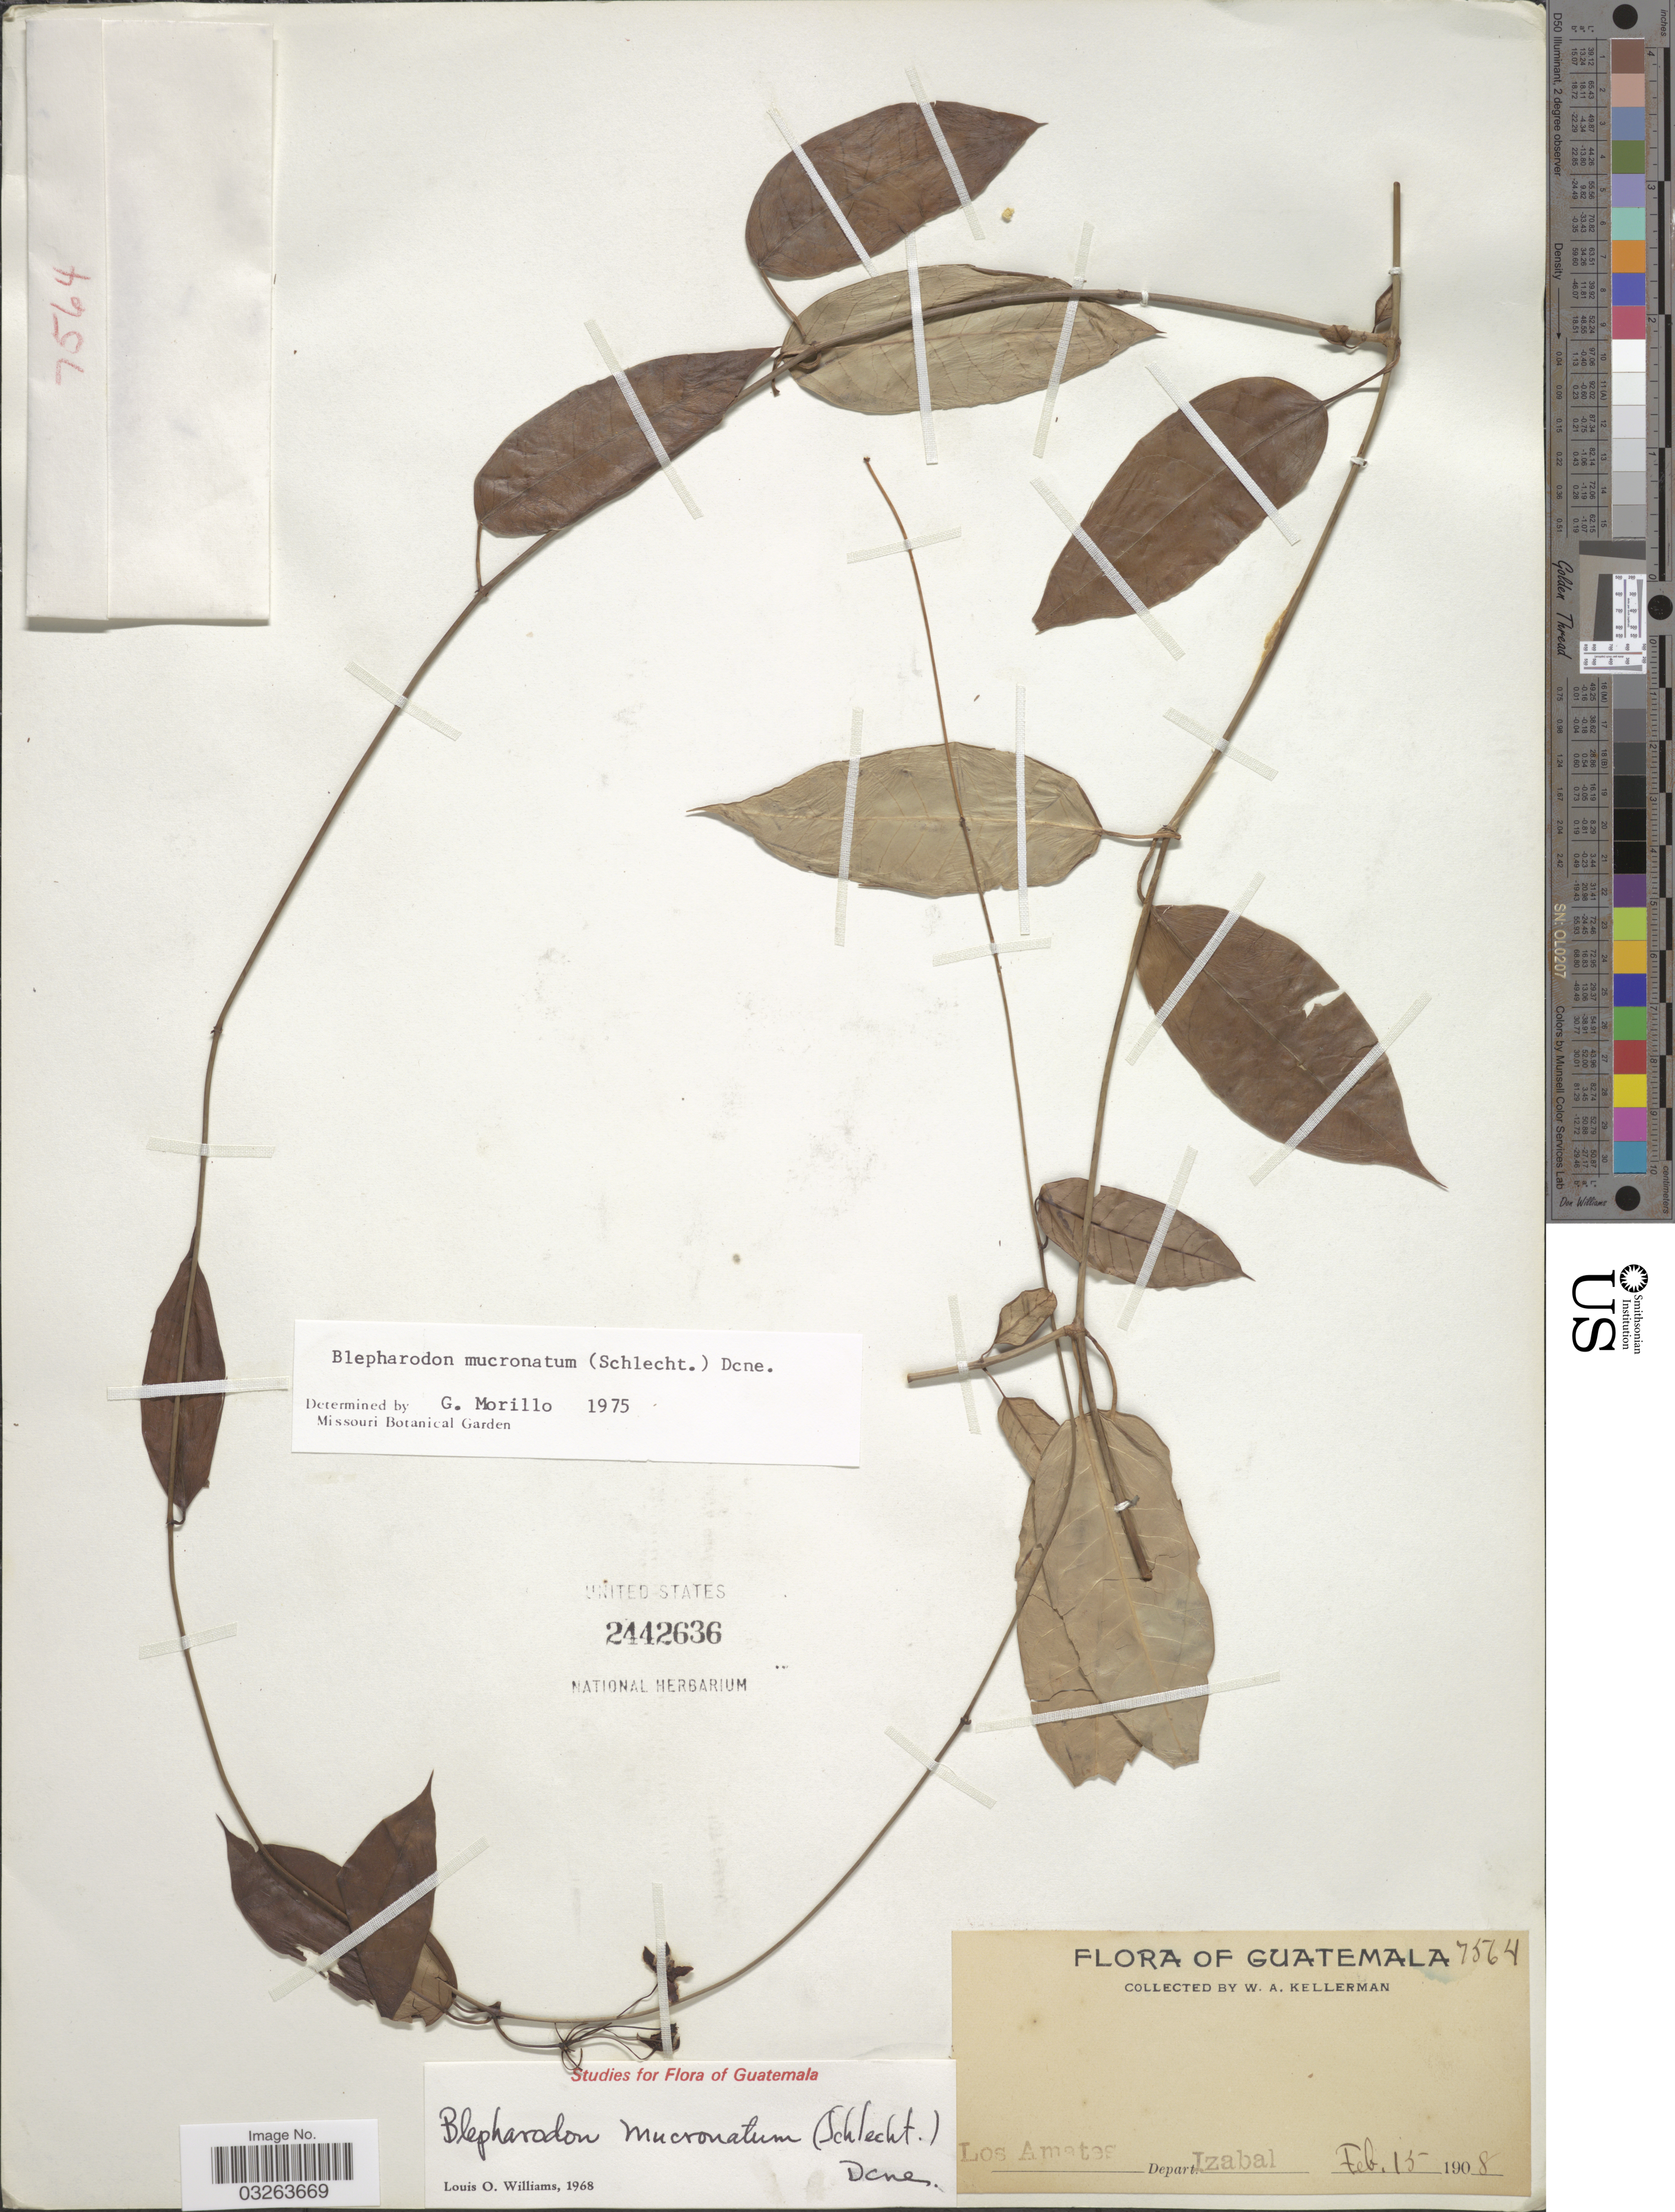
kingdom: Plantae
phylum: Tracheophyta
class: Magnoliopsida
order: Gentianales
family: Apocynaceae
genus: Blepharodon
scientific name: Blepharodon mucronatum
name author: (Schltdl.) Decne.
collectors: W. Kellerman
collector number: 7564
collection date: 1908-02-15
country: Guatemala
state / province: Izabal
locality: Los Amates. Depart. Izabal.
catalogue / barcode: US 2442636